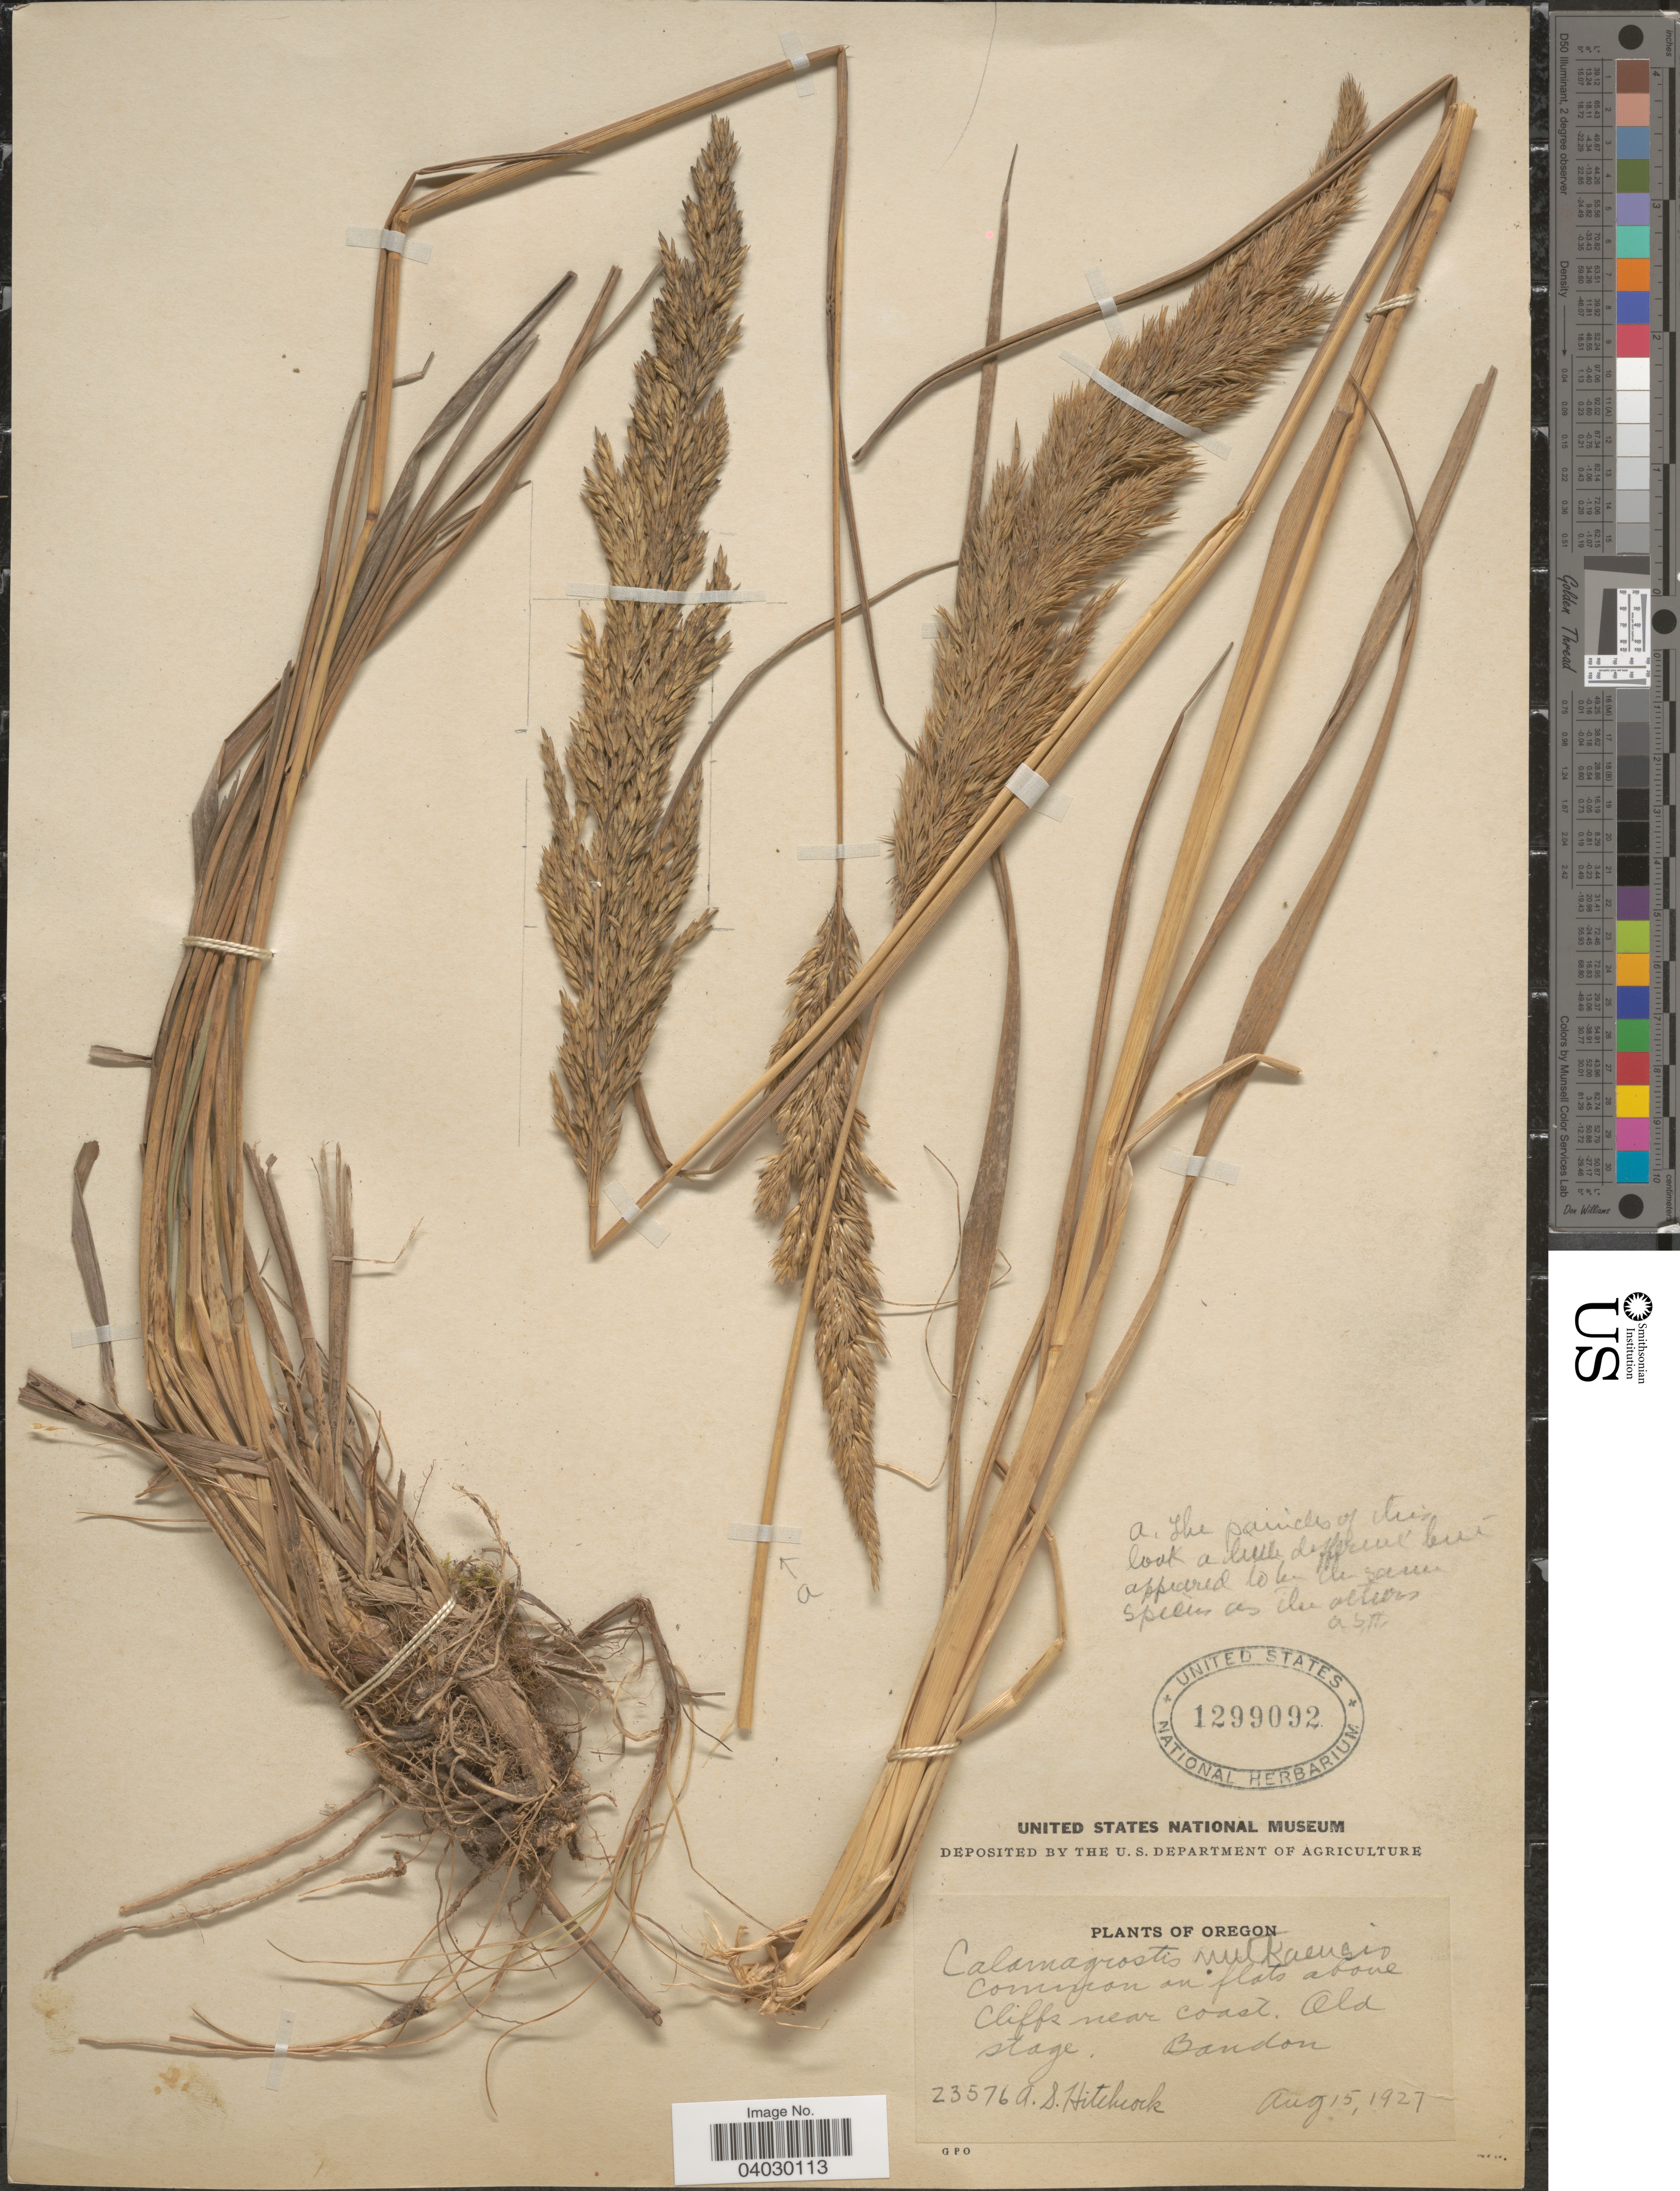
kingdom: Plantae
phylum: Tracheophyta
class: Liliopsida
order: Poales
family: Poaceae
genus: Calamagrostis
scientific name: Calamagrostis nutkaensis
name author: (J. Presl) Steud.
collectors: A. S. Hitchcock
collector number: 23576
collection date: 1927-08-15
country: United States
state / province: Oregon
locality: On flats above Cliffs near Coast. Old stage. Bandon.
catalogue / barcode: US 1299092